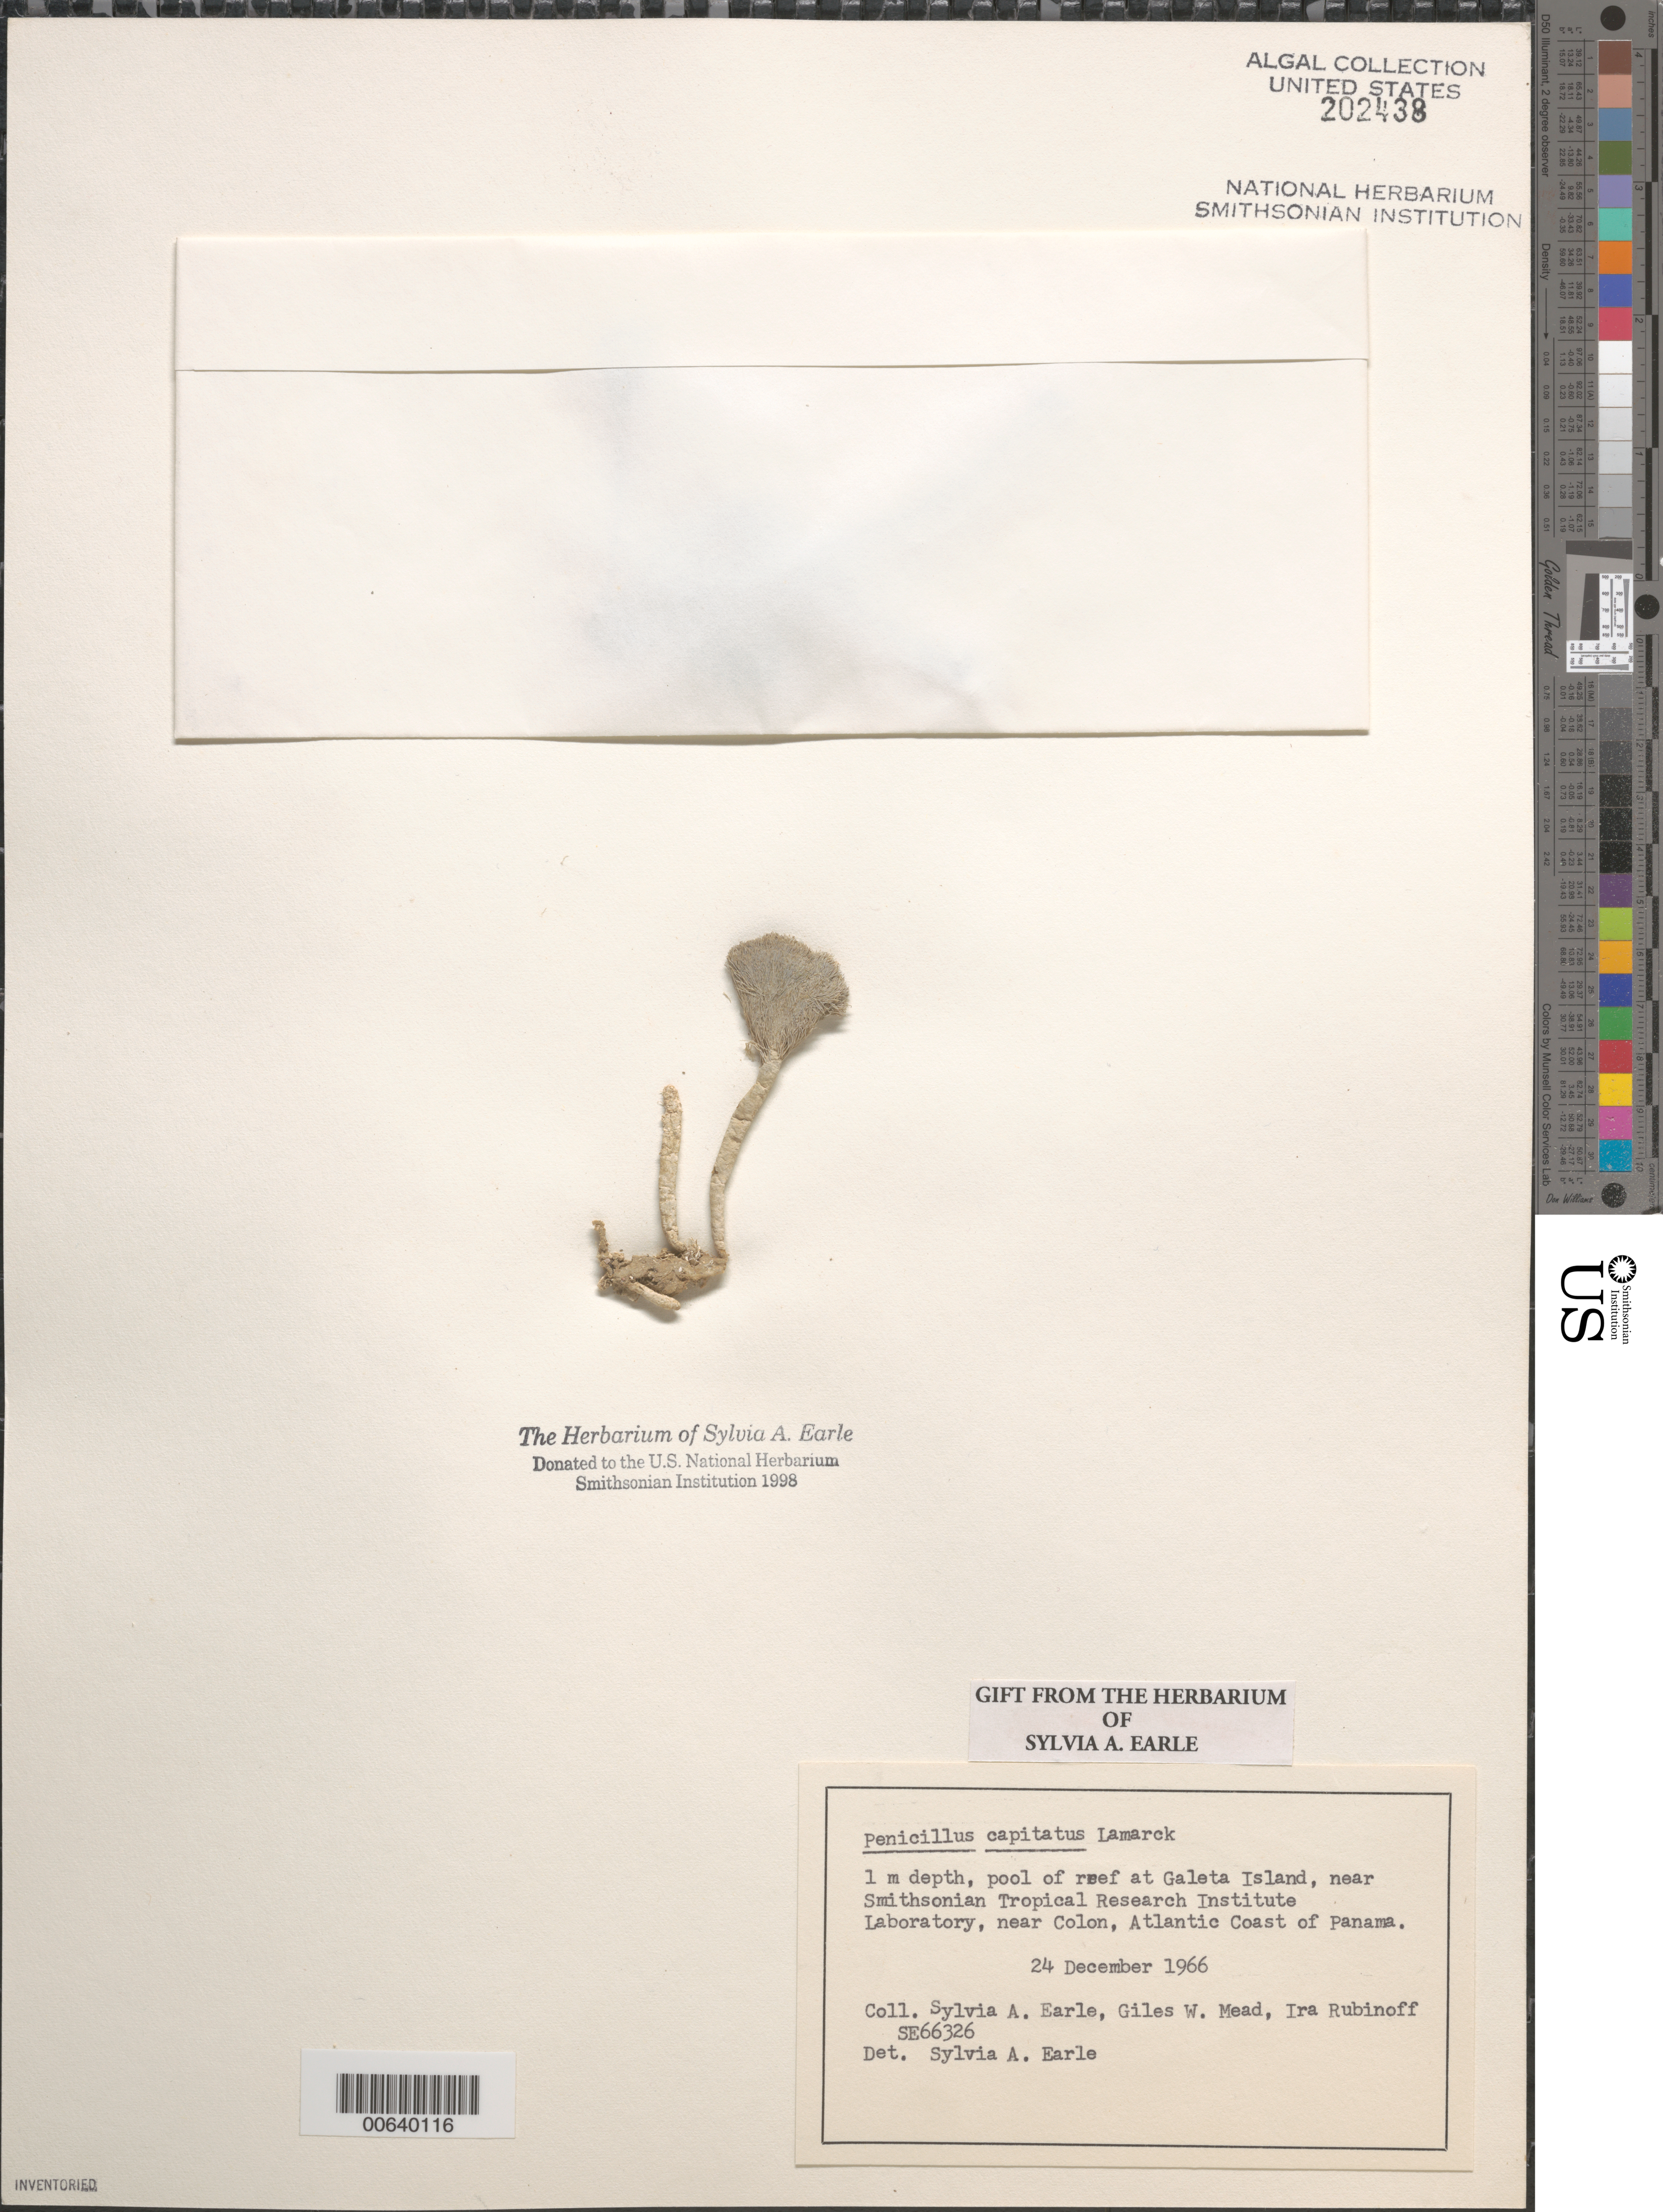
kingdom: Plantae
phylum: Chlorophyta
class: Ulvophyceae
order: Bryopsidales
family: Udoteaceae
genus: Penicillus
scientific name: Penicillus capitatus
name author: Lam.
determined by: Earle, S. A.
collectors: S. A. Earle, G. W. Mead & I. Rubinoff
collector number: SE 66326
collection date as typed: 24 Dec 1966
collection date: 1966-12-24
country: Panama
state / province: Colón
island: Galeta Island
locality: Near Smithsonian Tropical Research Institute Laboratory, near Colon, Atlantic Coast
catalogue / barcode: US 202438